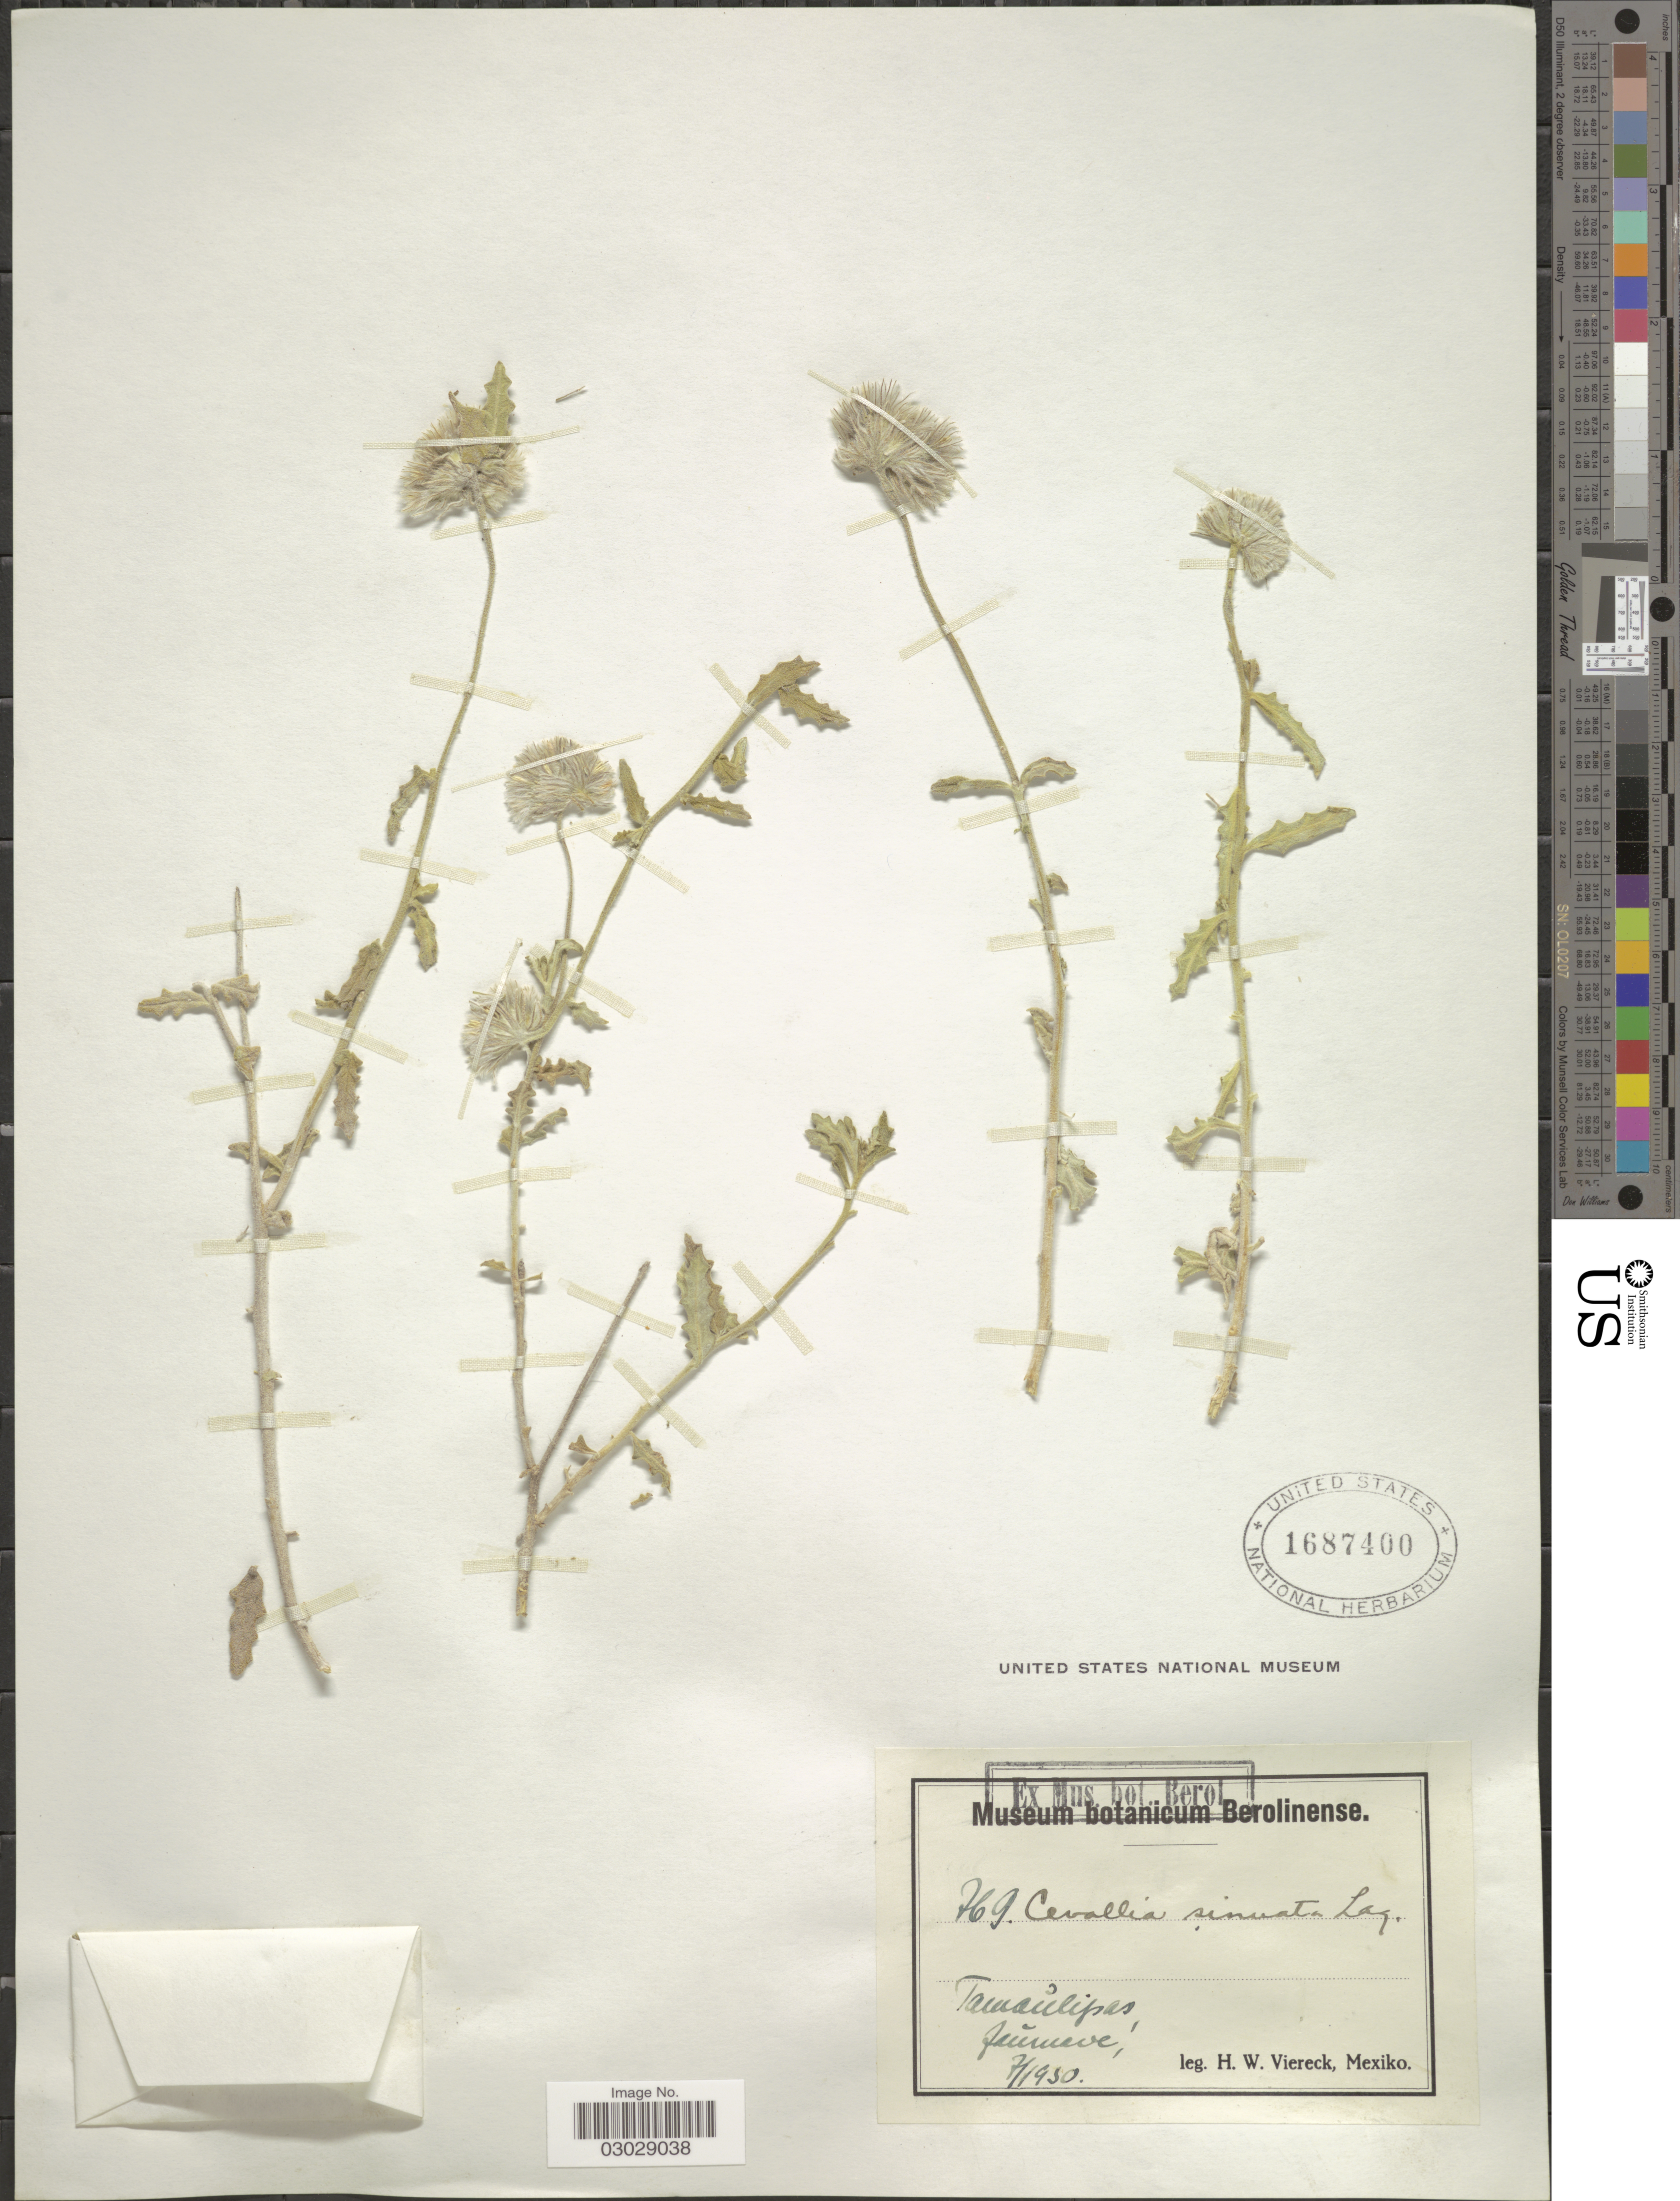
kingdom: Plantae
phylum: Tracheophyta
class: Magnoliopsida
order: Cornales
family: Loasaceae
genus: Cevallia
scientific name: Cevallia sinuata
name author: Lag.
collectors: H. W. Viereck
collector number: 769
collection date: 1950-07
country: Mexico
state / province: Tamaulipas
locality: Jaúmave.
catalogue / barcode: US 1687400